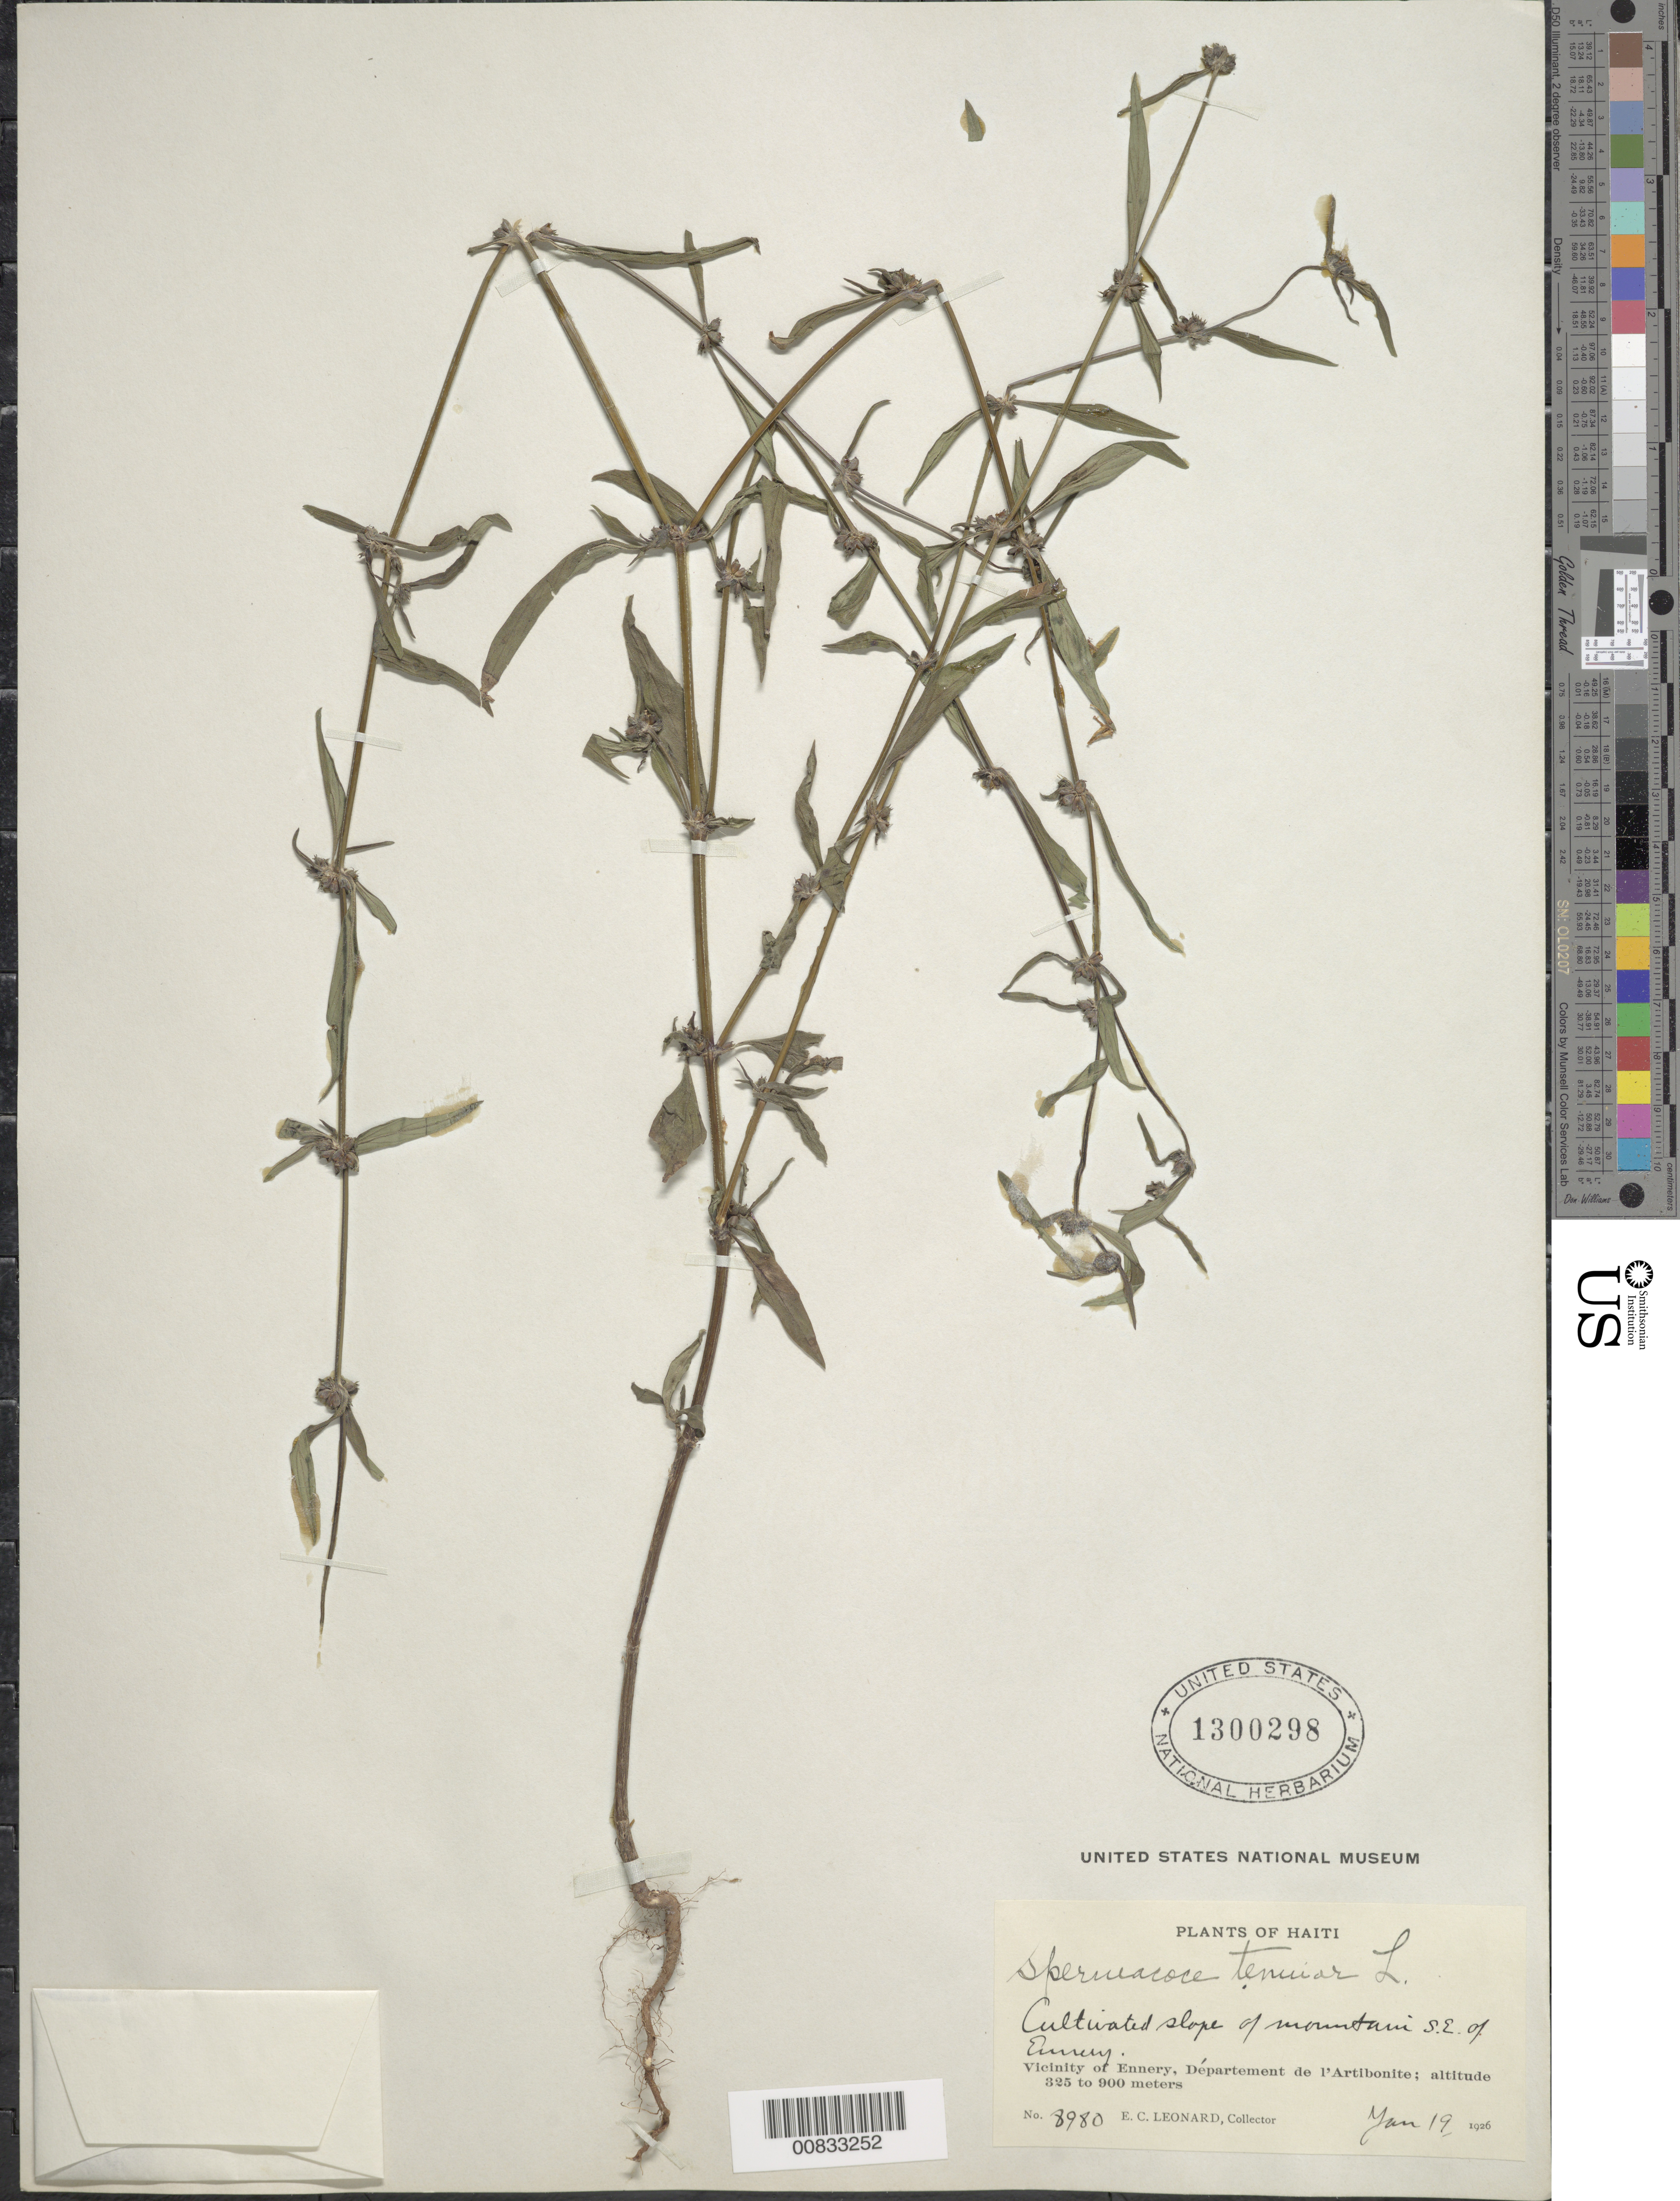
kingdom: Plantae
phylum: Tracheophyta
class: Magnoliopsida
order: Gentianales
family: Rubiaceae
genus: Spermacoce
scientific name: Spermacoce tenuior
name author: L.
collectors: E. C. Leonard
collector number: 8980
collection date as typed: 19 Jan 1926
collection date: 1926-01-19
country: Haiti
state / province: Artibonite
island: Hispaniola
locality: Vicinity of Ennery, SE of town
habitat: Sultivated slope of mountain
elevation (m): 325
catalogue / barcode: US 1300298